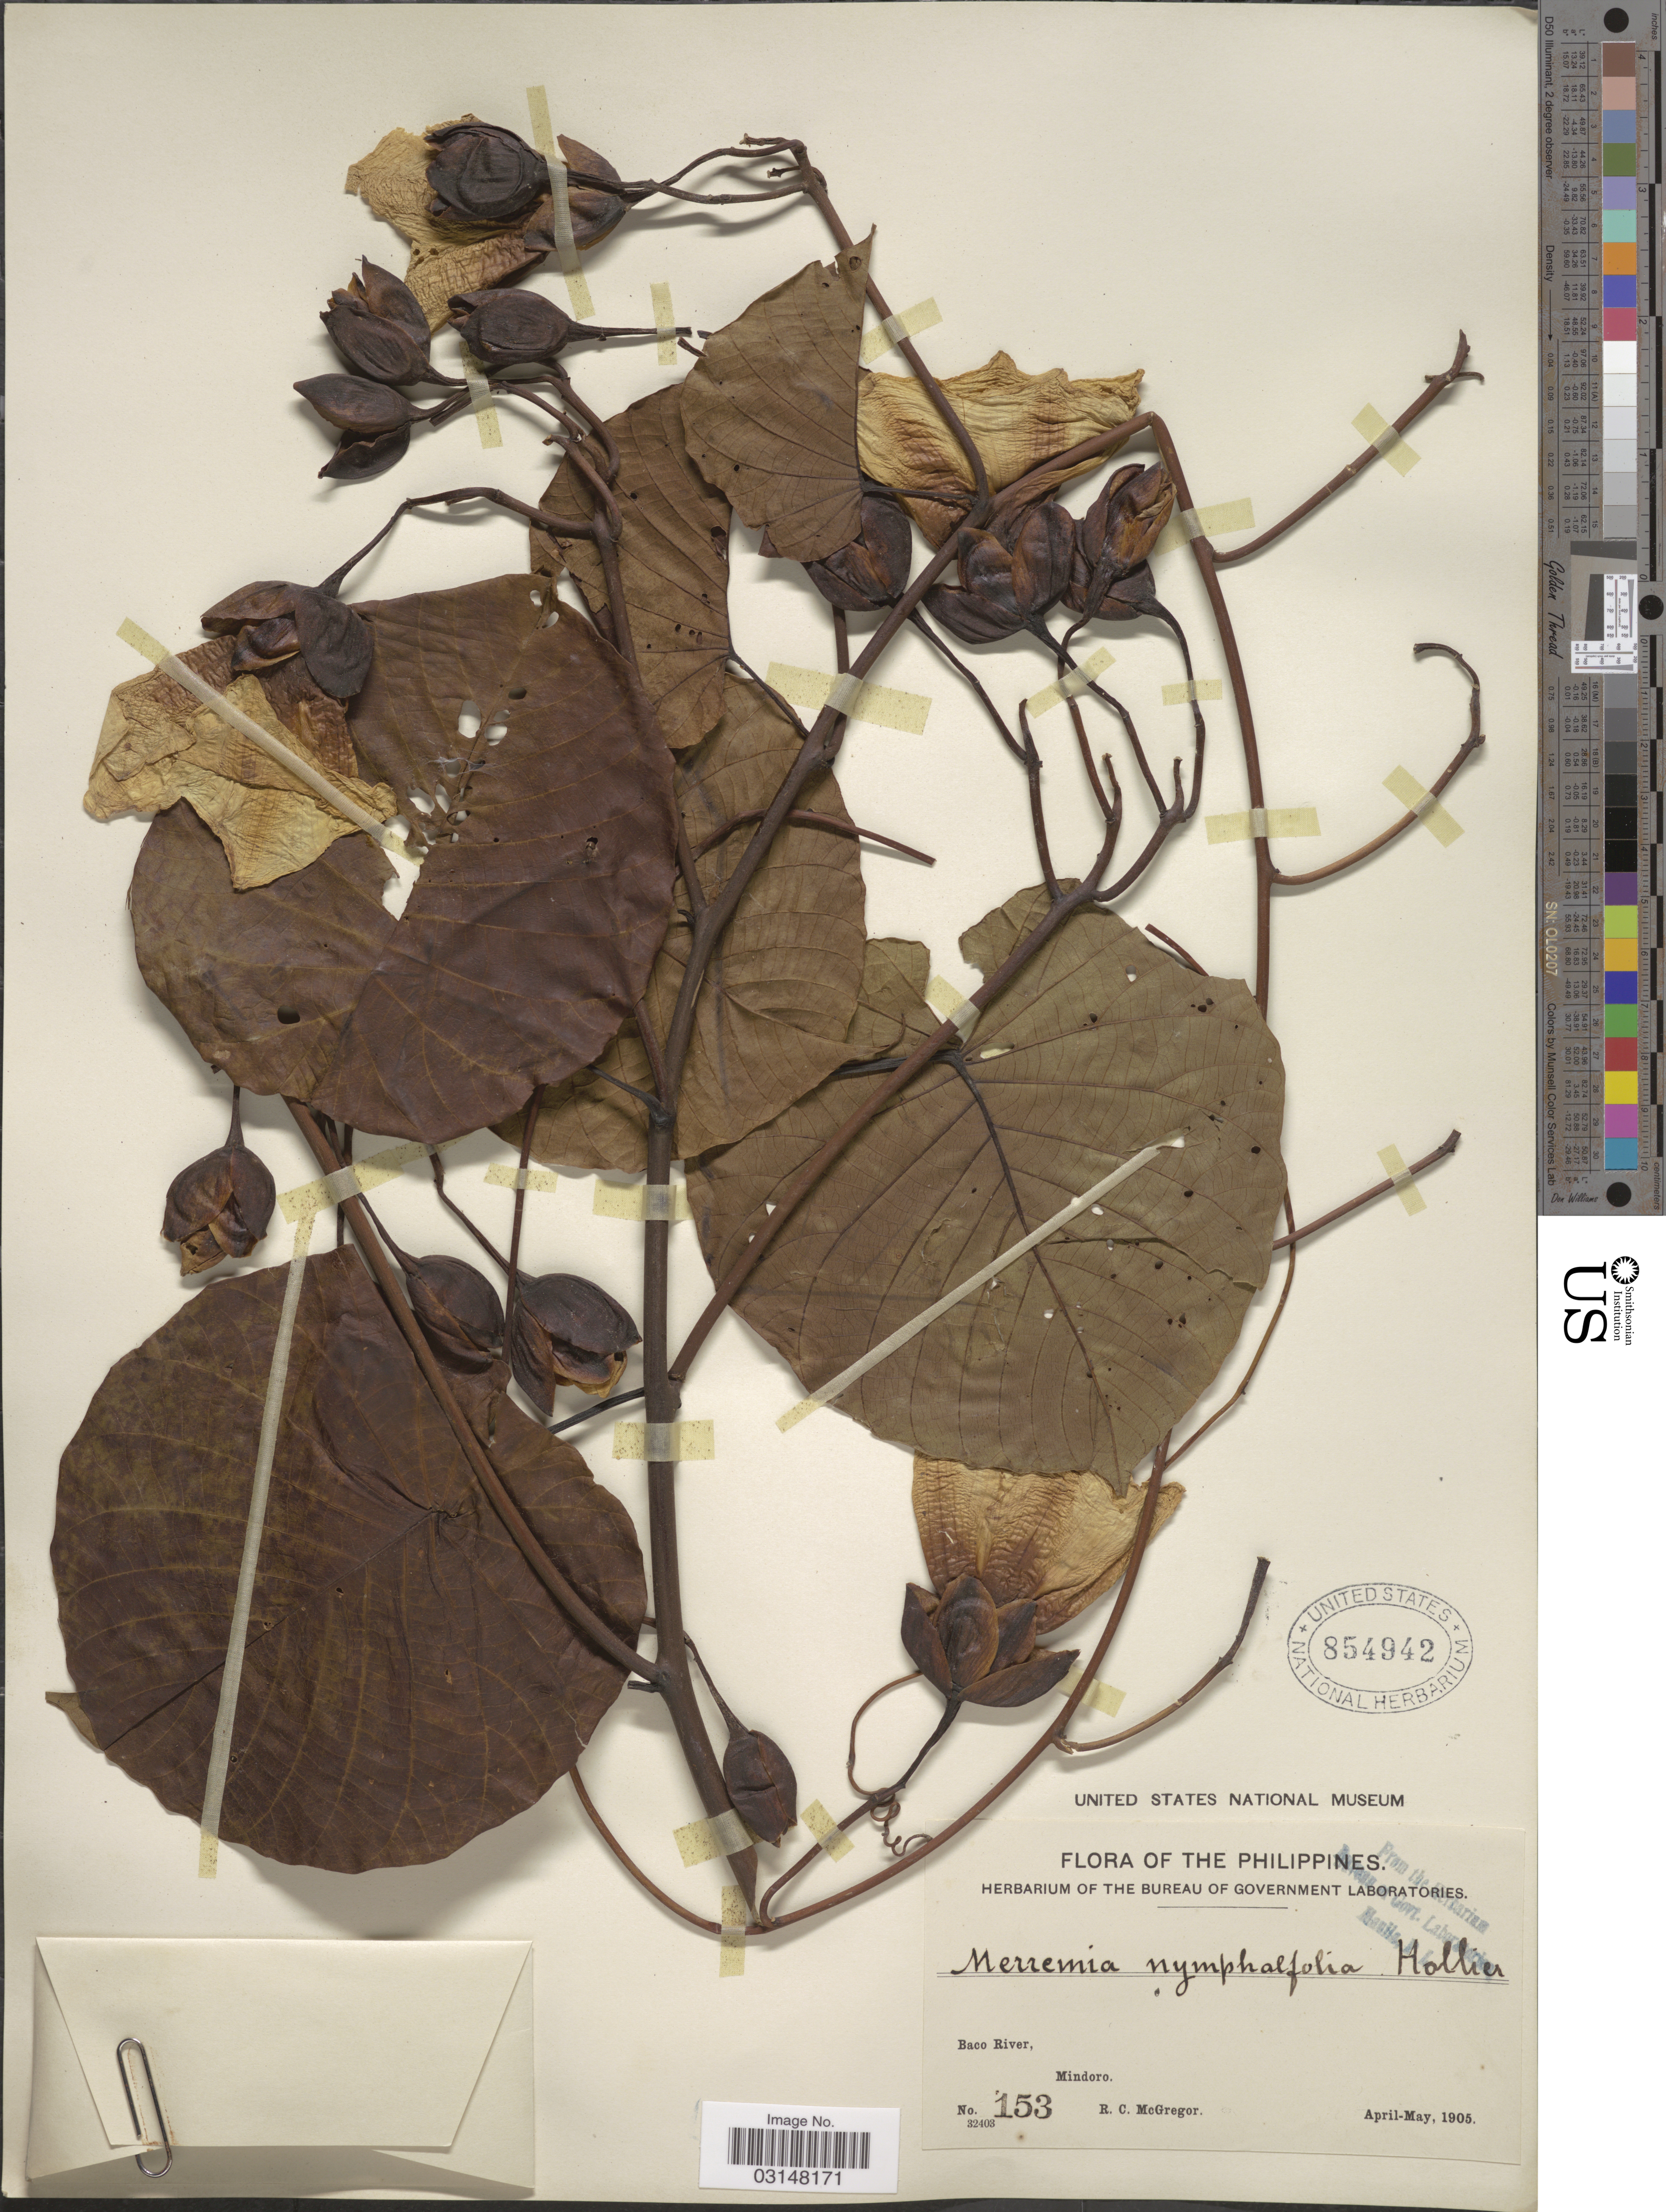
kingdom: Plantae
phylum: Tracheophyta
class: Magnoliopsida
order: Solanales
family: Convolvulaceae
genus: Decalobanthus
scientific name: Decalobanthus peltatus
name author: (L.) A. R. Simões & Staples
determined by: Strong, Mark T., (BOT), Smithsonian Institution - National Museum of Natural History (UNITED STATES)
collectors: R. C. McGregor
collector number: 153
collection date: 1905-04/1905-05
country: Philippines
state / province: Mimaropa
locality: Baco River, Mindoro.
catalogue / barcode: US 854942